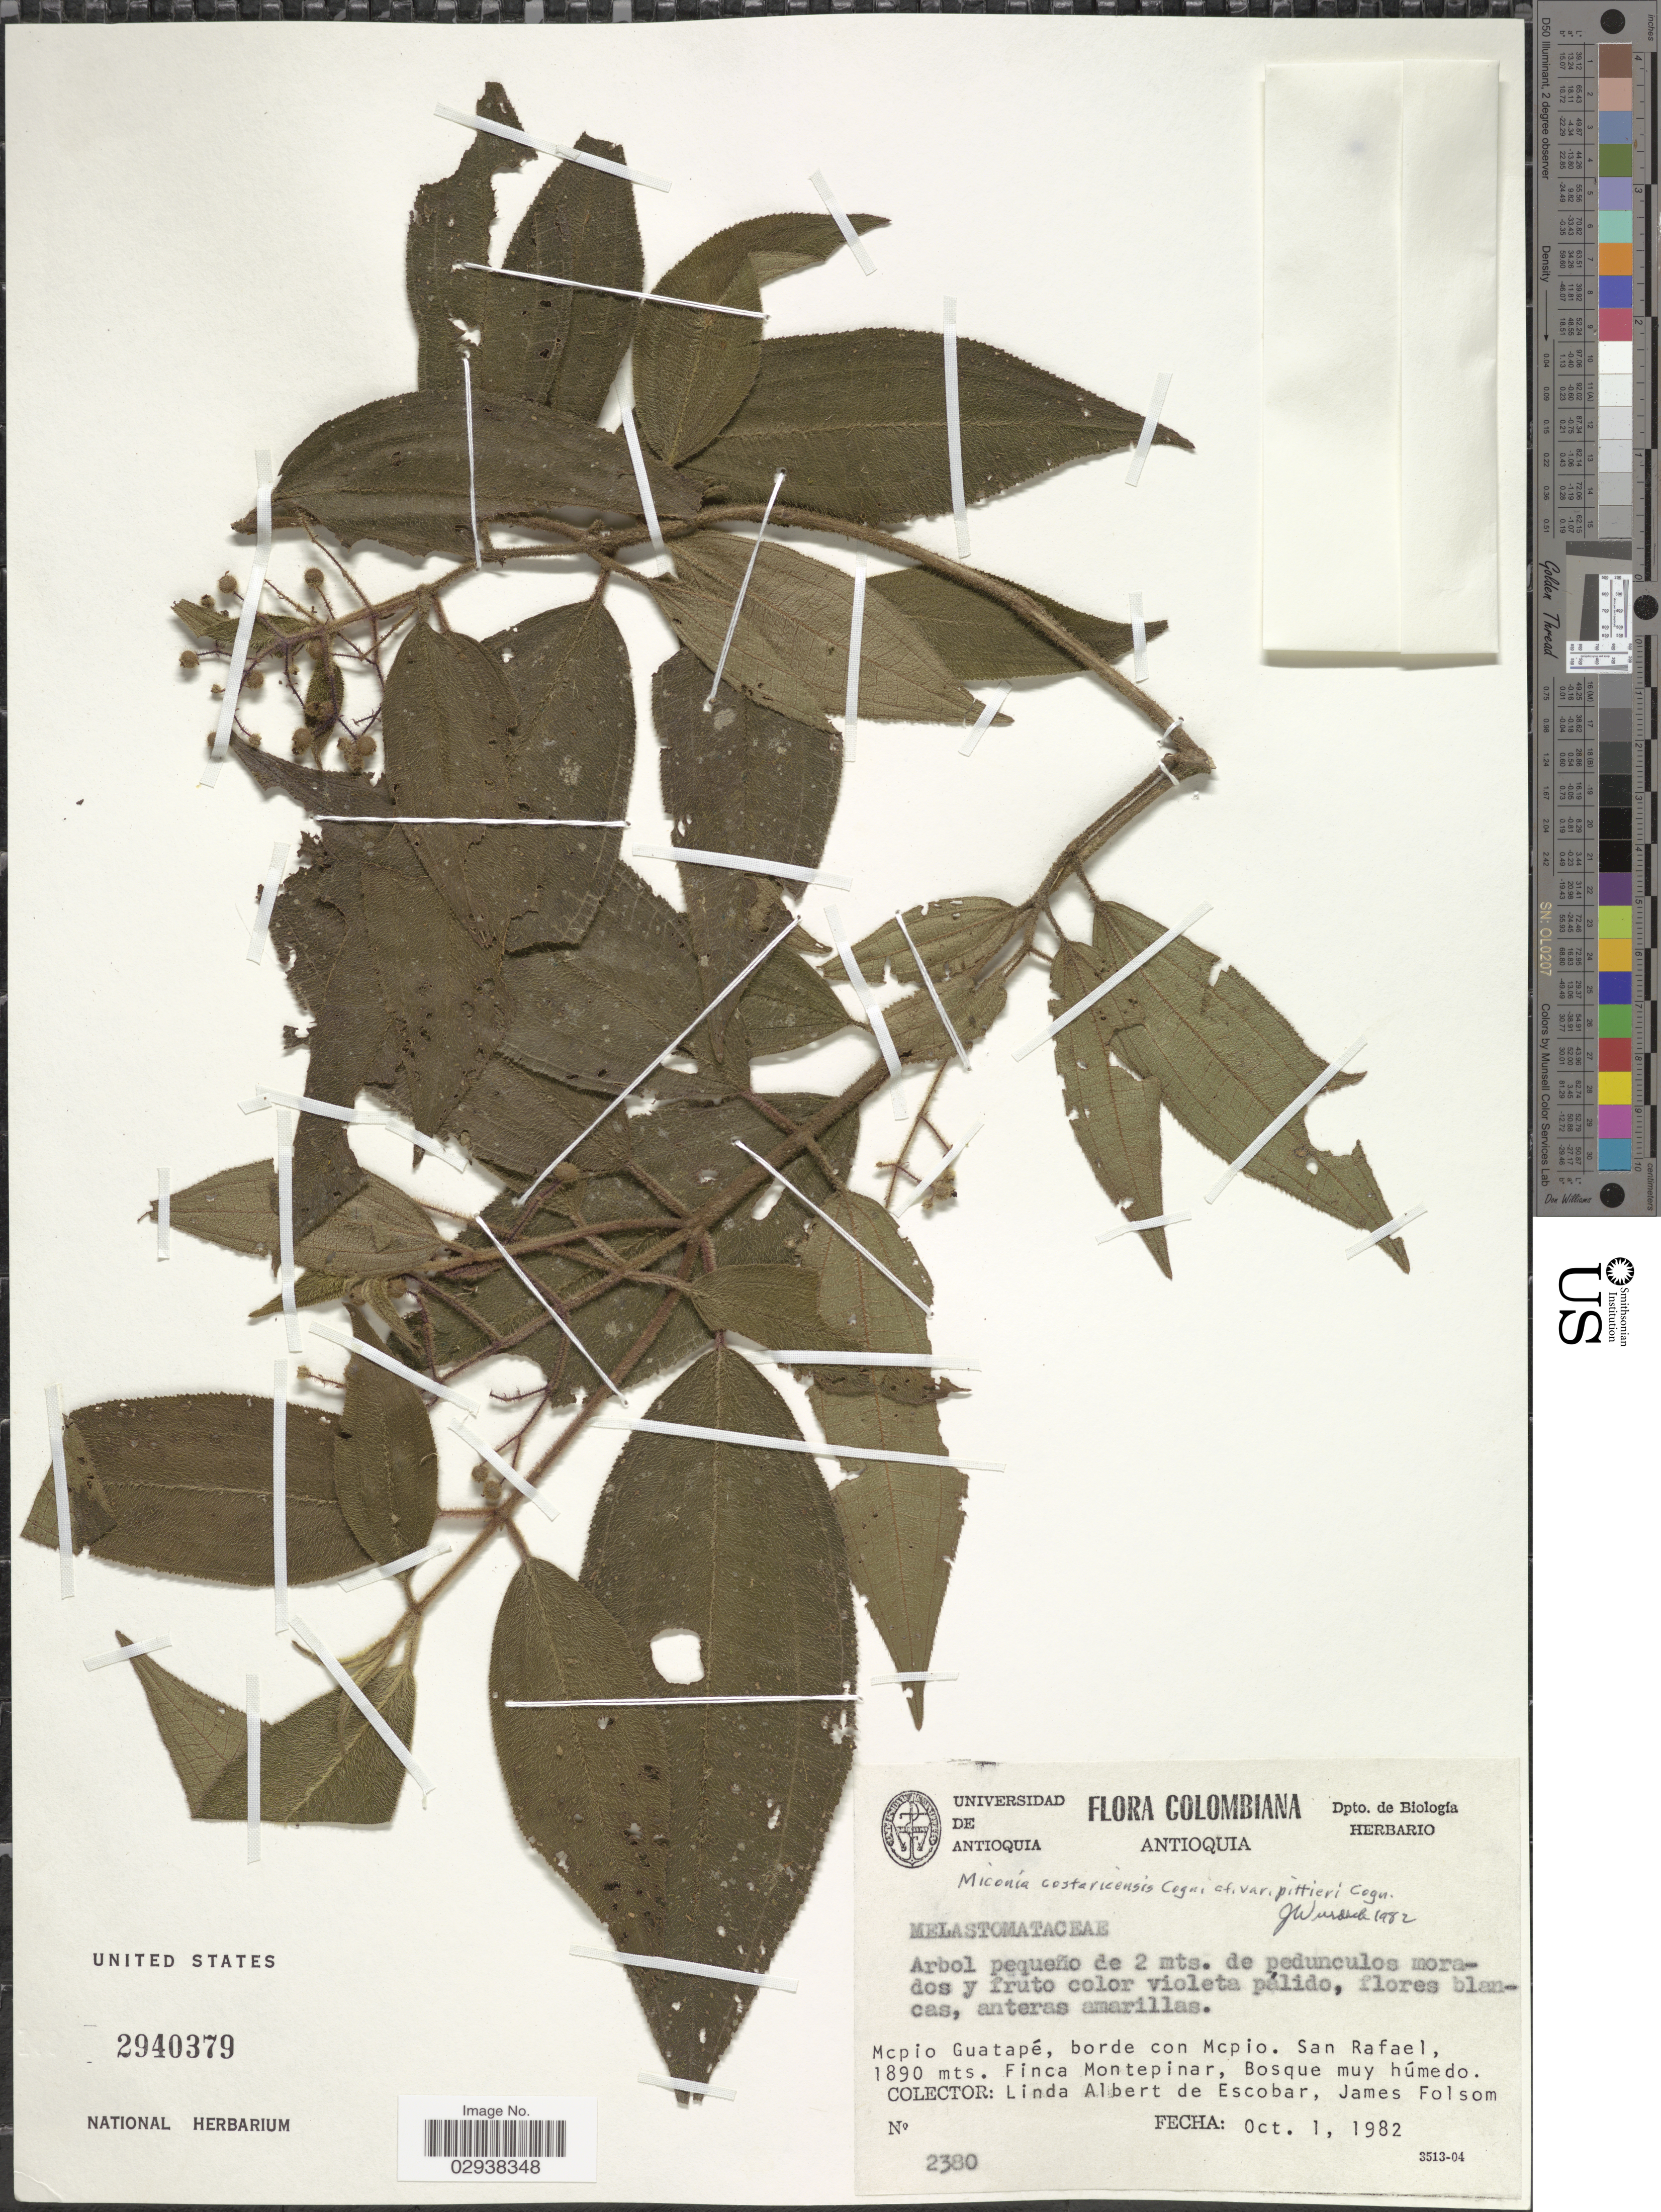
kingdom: Plantae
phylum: Tracheophyta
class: Magnoliopsida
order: Myrtales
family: Melastomataceae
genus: Miconia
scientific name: Miconia costaricensis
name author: Cogn.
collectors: L. K. de Escobar & J. P. Folsom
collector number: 2380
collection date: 1982-10-01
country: Colombia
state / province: Antioquia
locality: Mcpio Guatapé, borde com Mcpio. San Rafael. Finca Montepinar.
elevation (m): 1890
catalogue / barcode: US 2940379